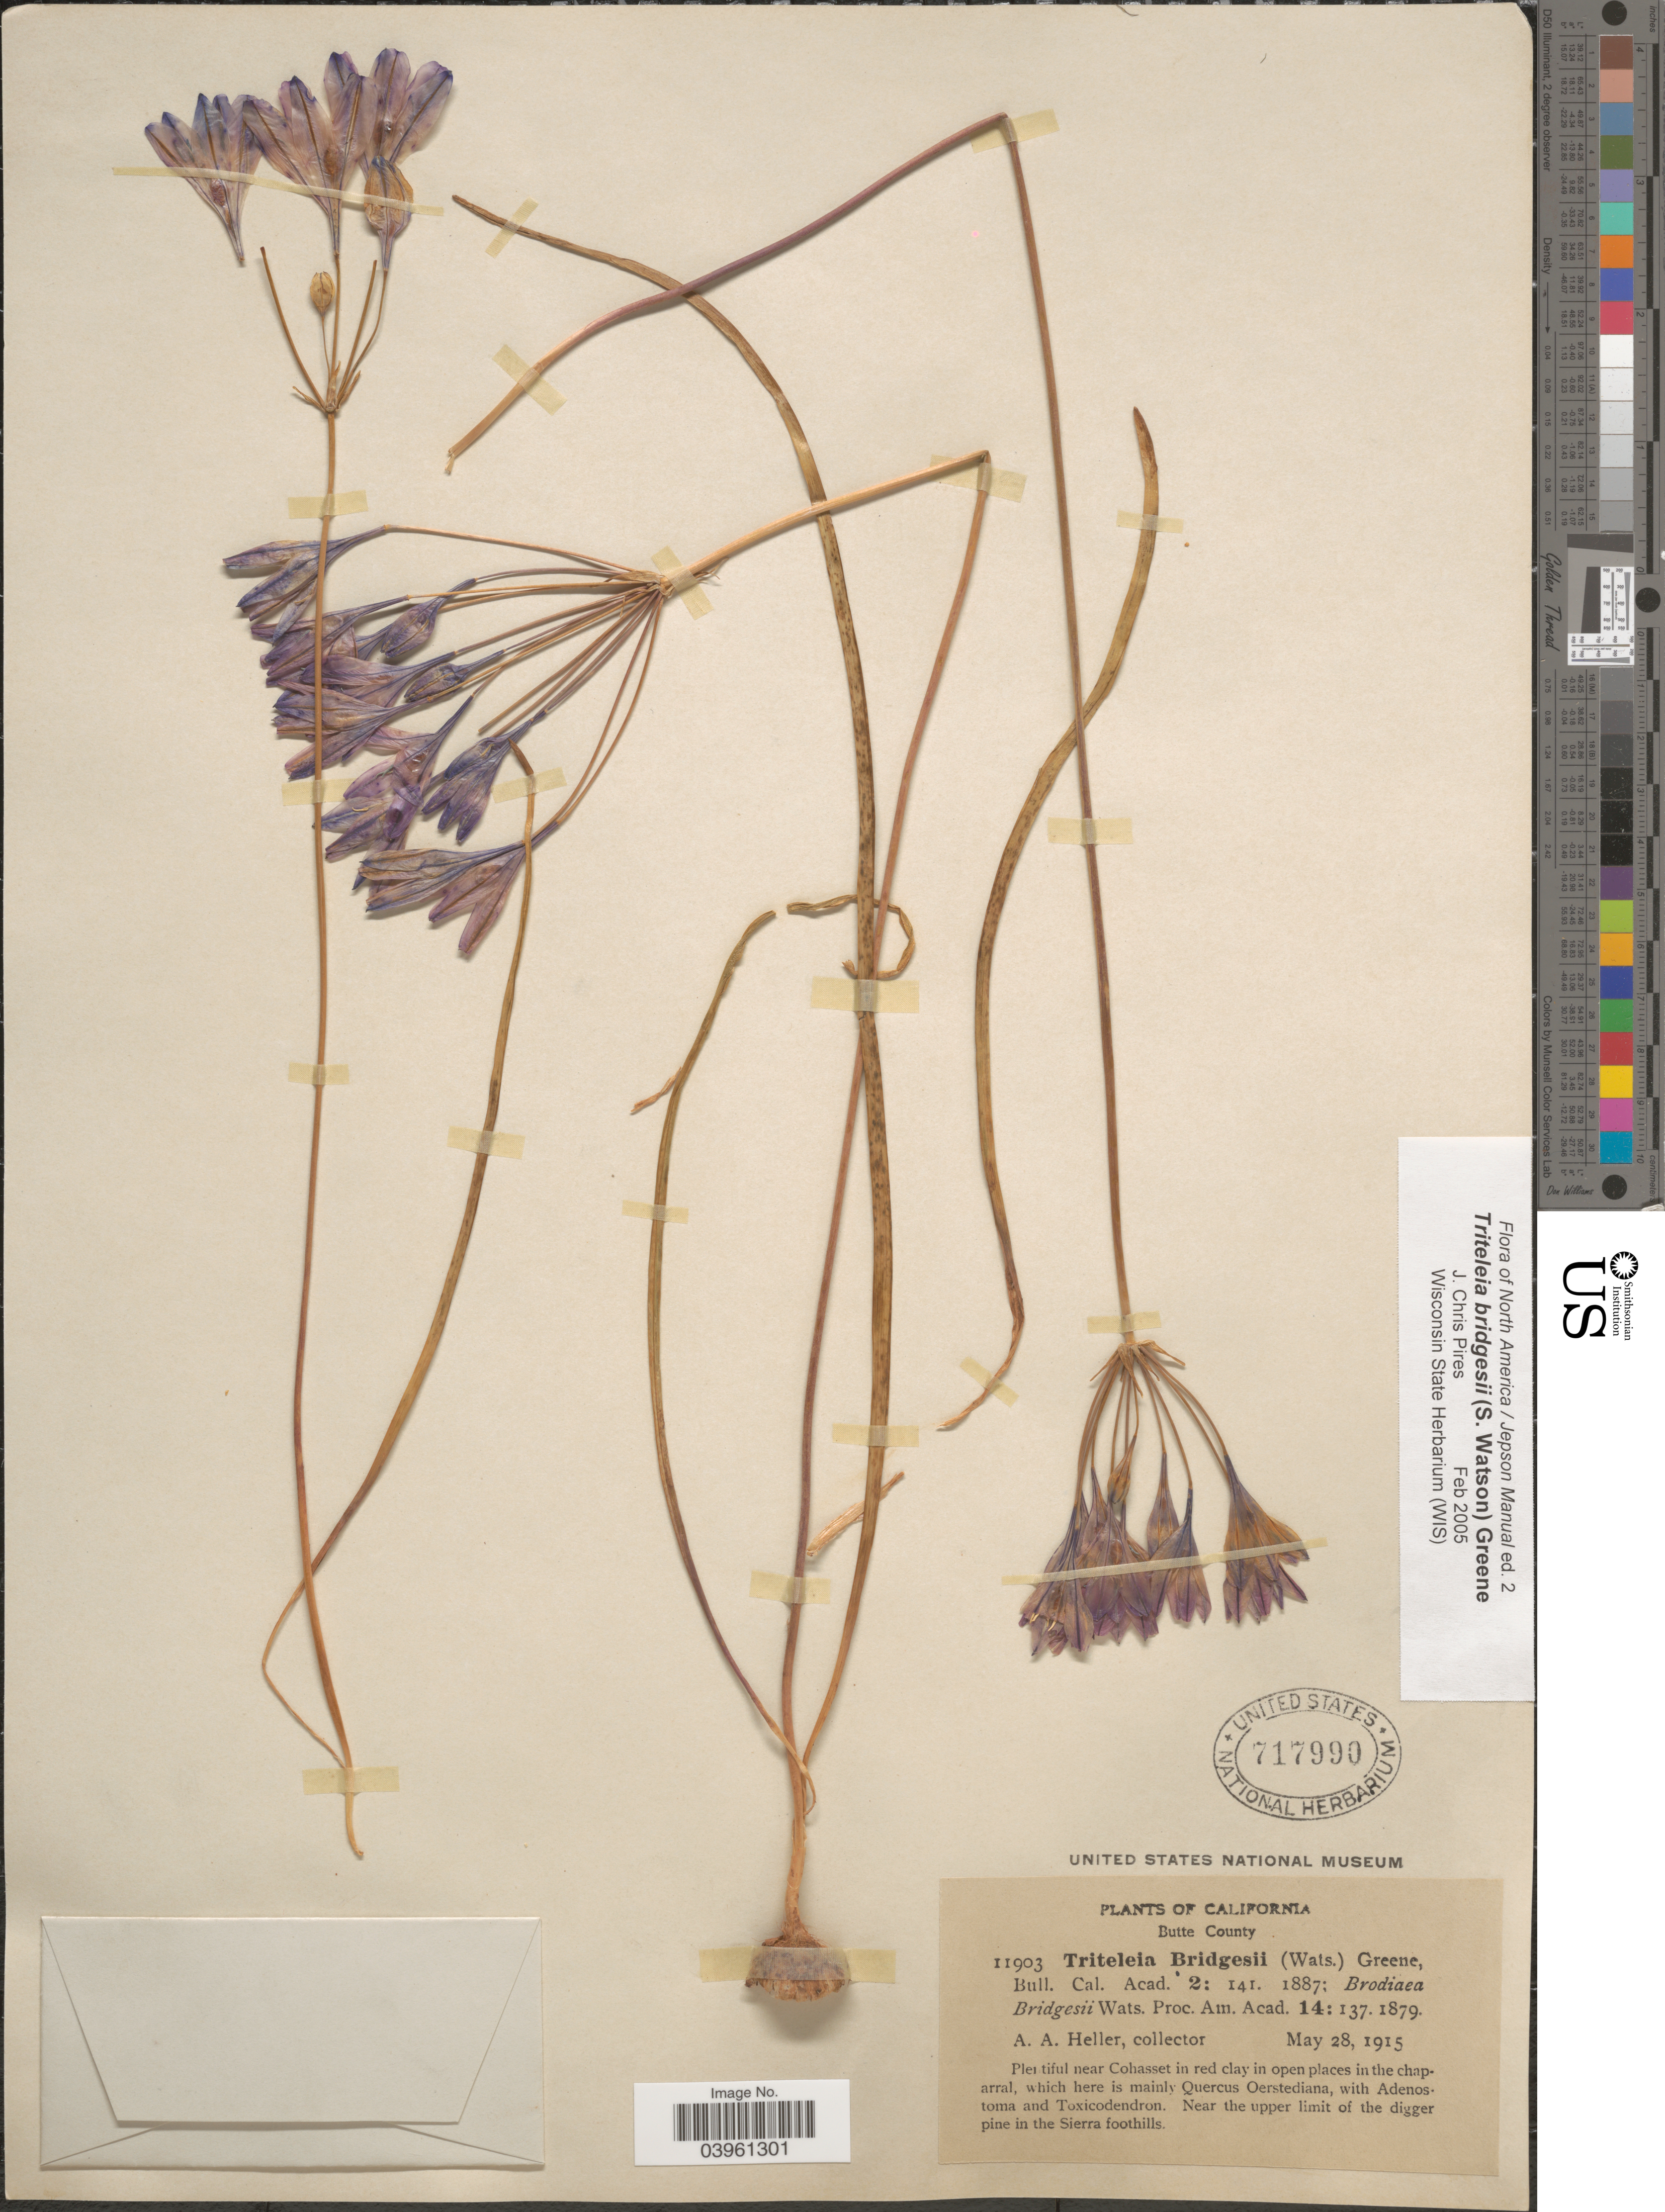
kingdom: Plantae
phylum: Tracheophyta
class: Liliopsida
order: Asparagales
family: Asparagaceae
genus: Triteleia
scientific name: Triteleia bridgesii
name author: (S. Watson) Greene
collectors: A. A. Heller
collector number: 11903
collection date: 1915-05-28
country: United States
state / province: California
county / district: Butte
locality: Butte County. Near Cohasset. Near the upper limit of the digger pine in the Sierra foothills.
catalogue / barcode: US 717990